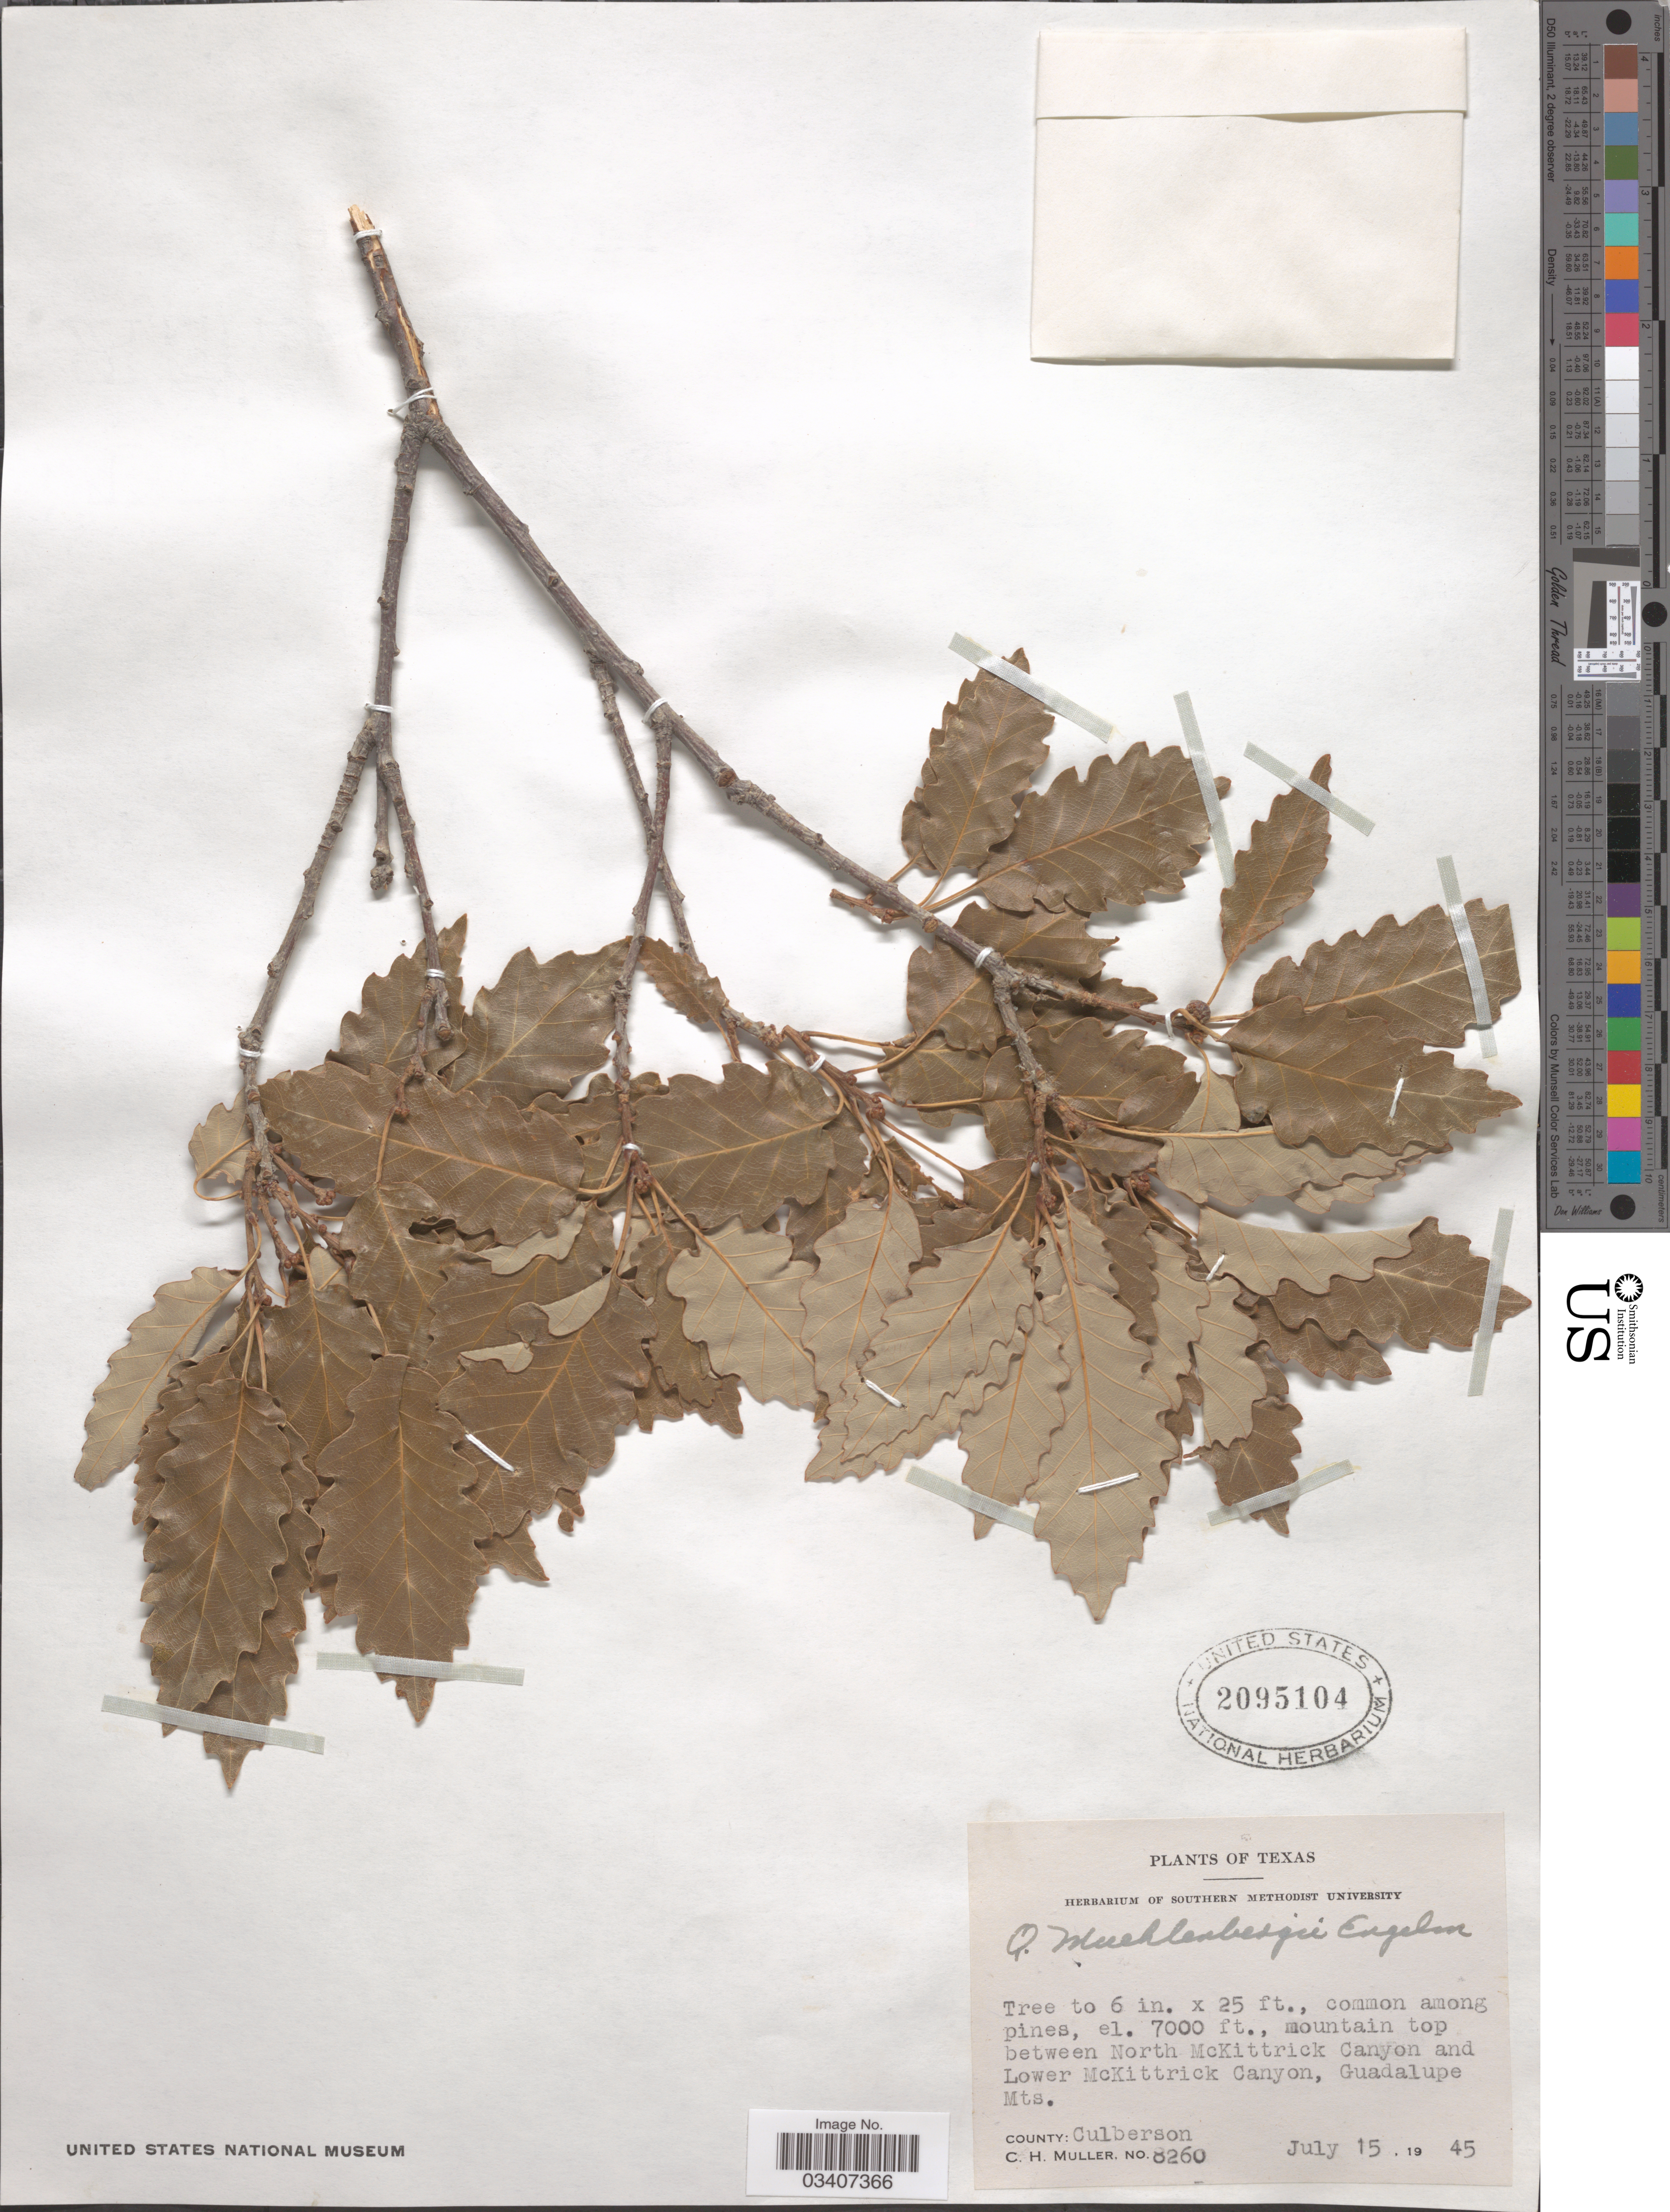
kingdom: Plantae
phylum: Tracheophyta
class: Magnoliopsida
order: Fagales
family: Fagaceae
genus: Quercus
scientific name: Quercus muehlenbergii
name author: Engelm.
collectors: C. H. Mueller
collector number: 8260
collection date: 1945-07-15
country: United States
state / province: Texas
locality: Mountain top between North McKittrick Canyon and Lower McKittrick Canyon, Guadalupe Mts. County: Culberson.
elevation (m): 2134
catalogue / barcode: US 2095104